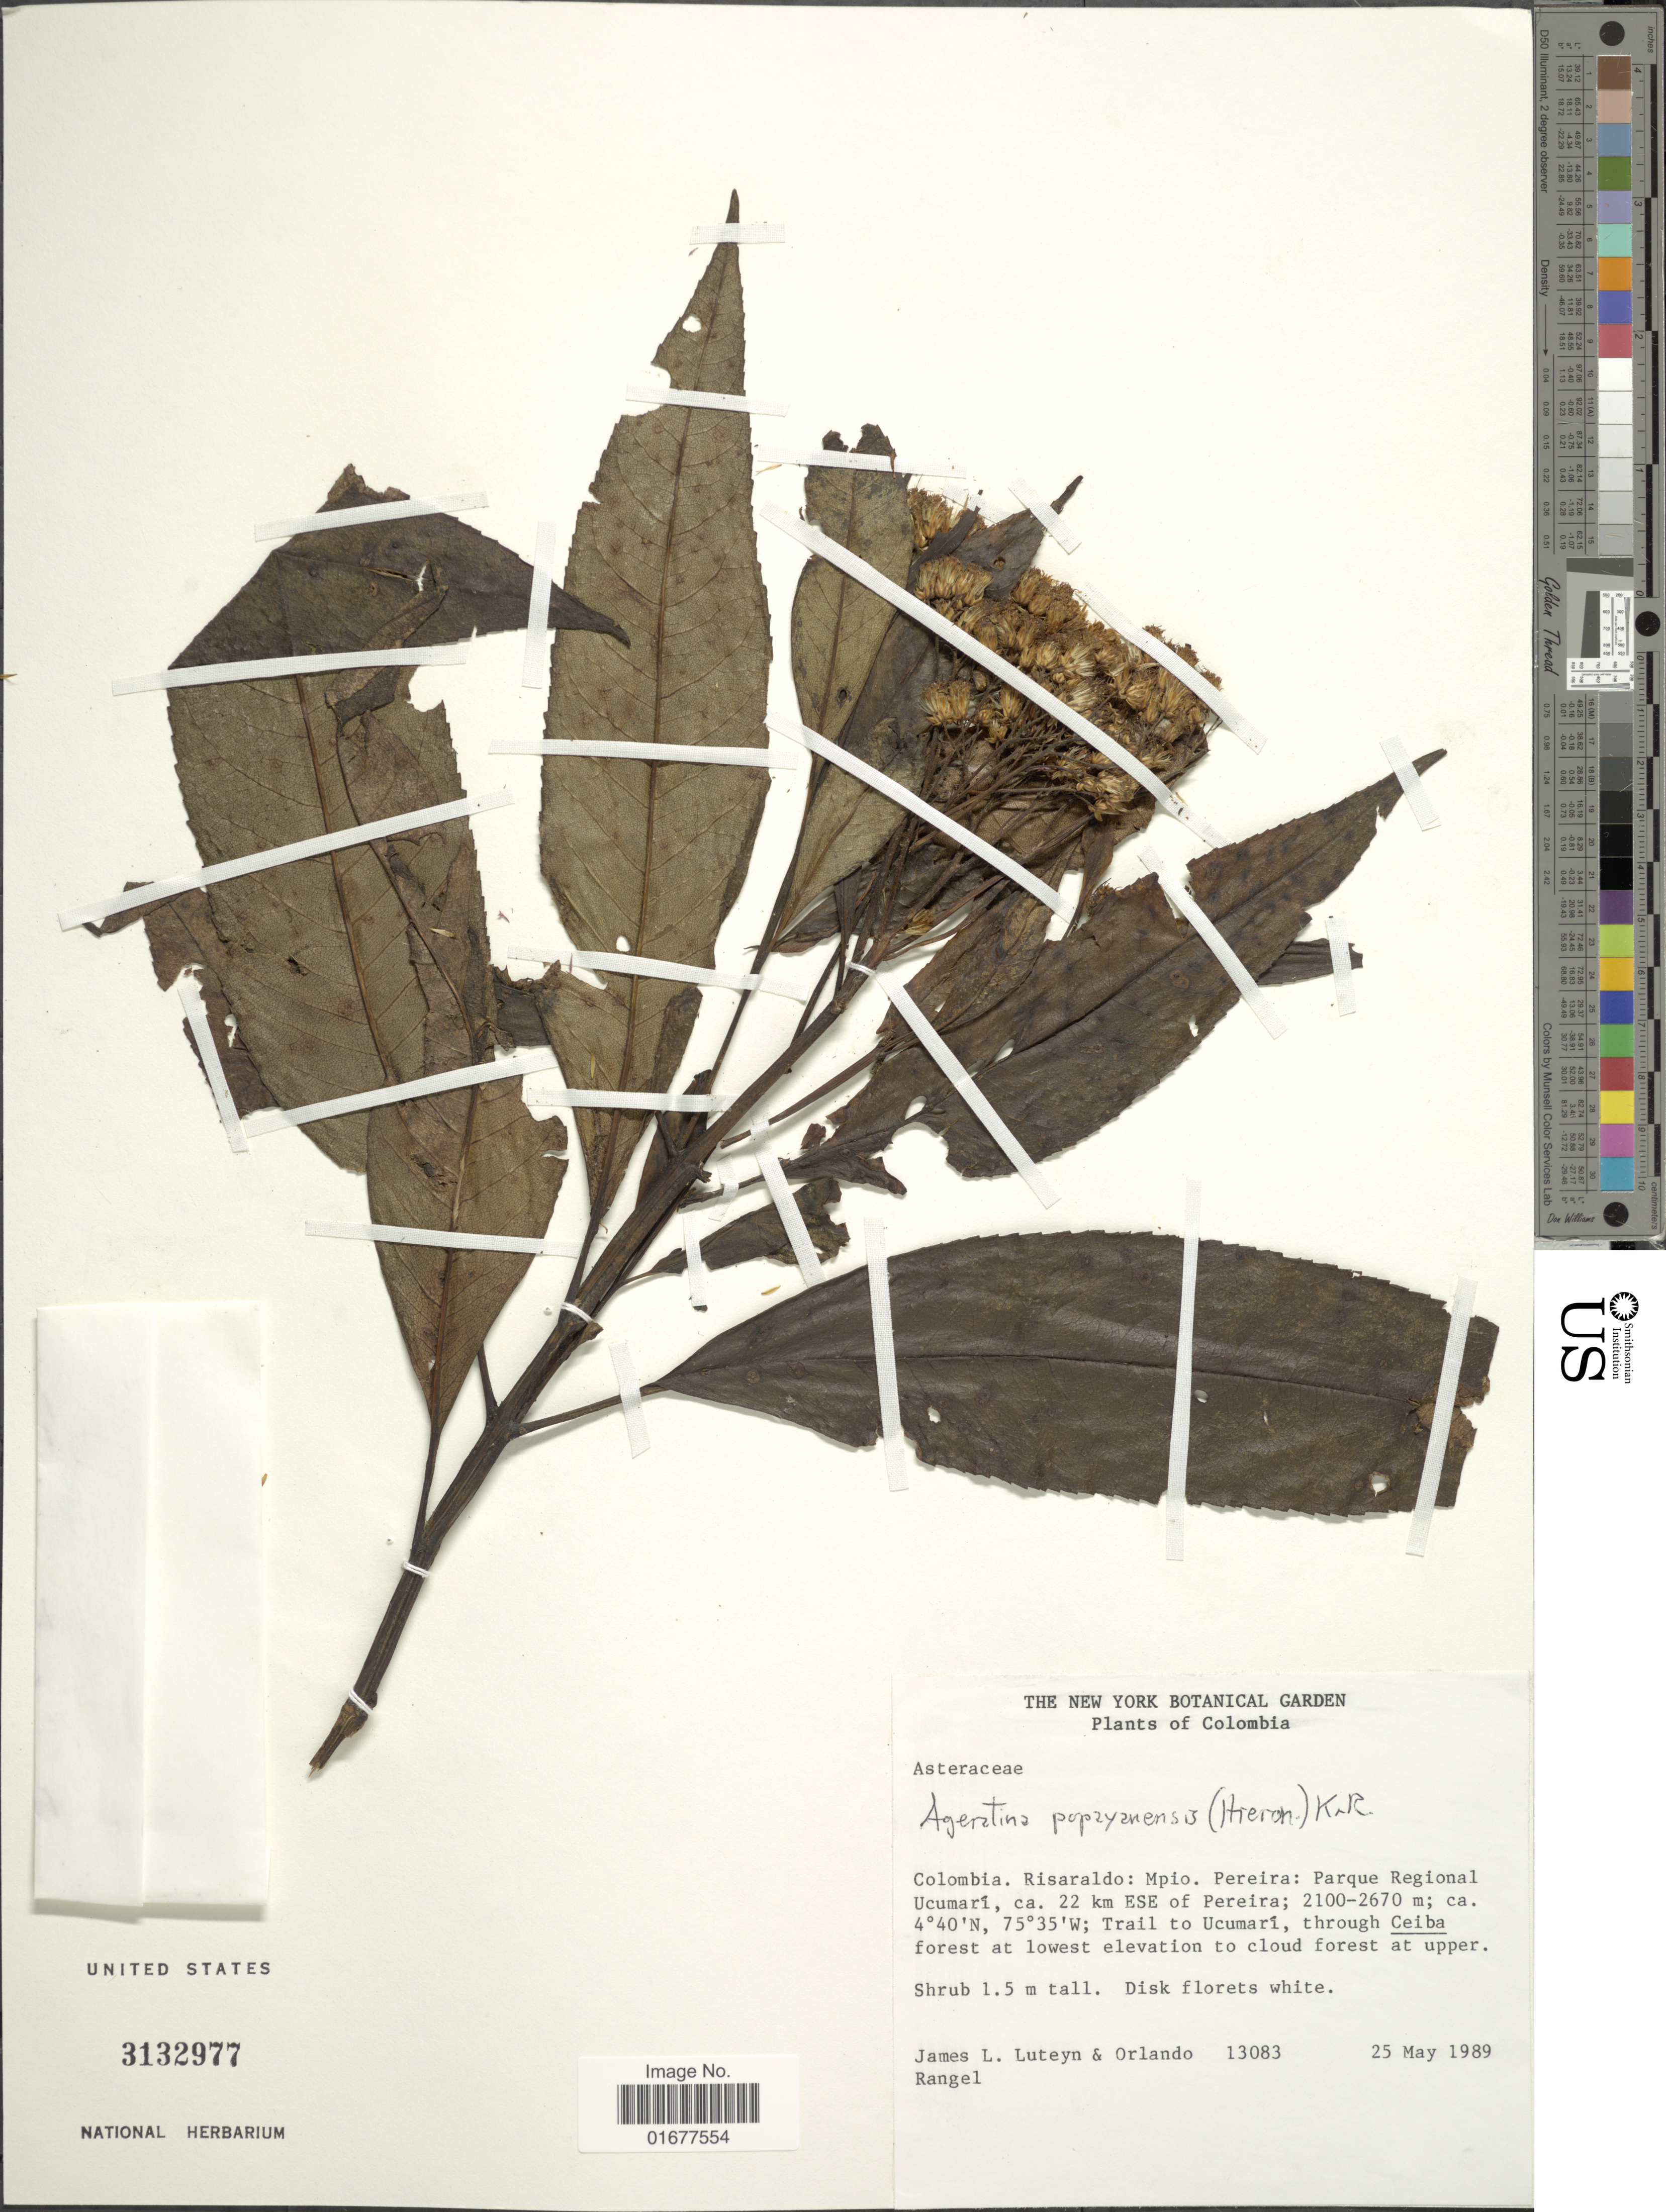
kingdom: Plantae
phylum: Tracheophyta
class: Magnoliopsida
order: Asterales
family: Asteraceae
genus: Ageratina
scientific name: Ageratina popayanensis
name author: (H. Rob.) R.M. King & H. Rob.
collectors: J. L. Luteyn & O. Rangel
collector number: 13083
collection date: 1989-05-25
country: Colombia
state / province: Risaralda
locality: Mpio. Pereira: Parque Regional Ucumari, ca. 22 km ESE of Pereira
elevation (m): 2100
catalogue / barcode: US 3132977